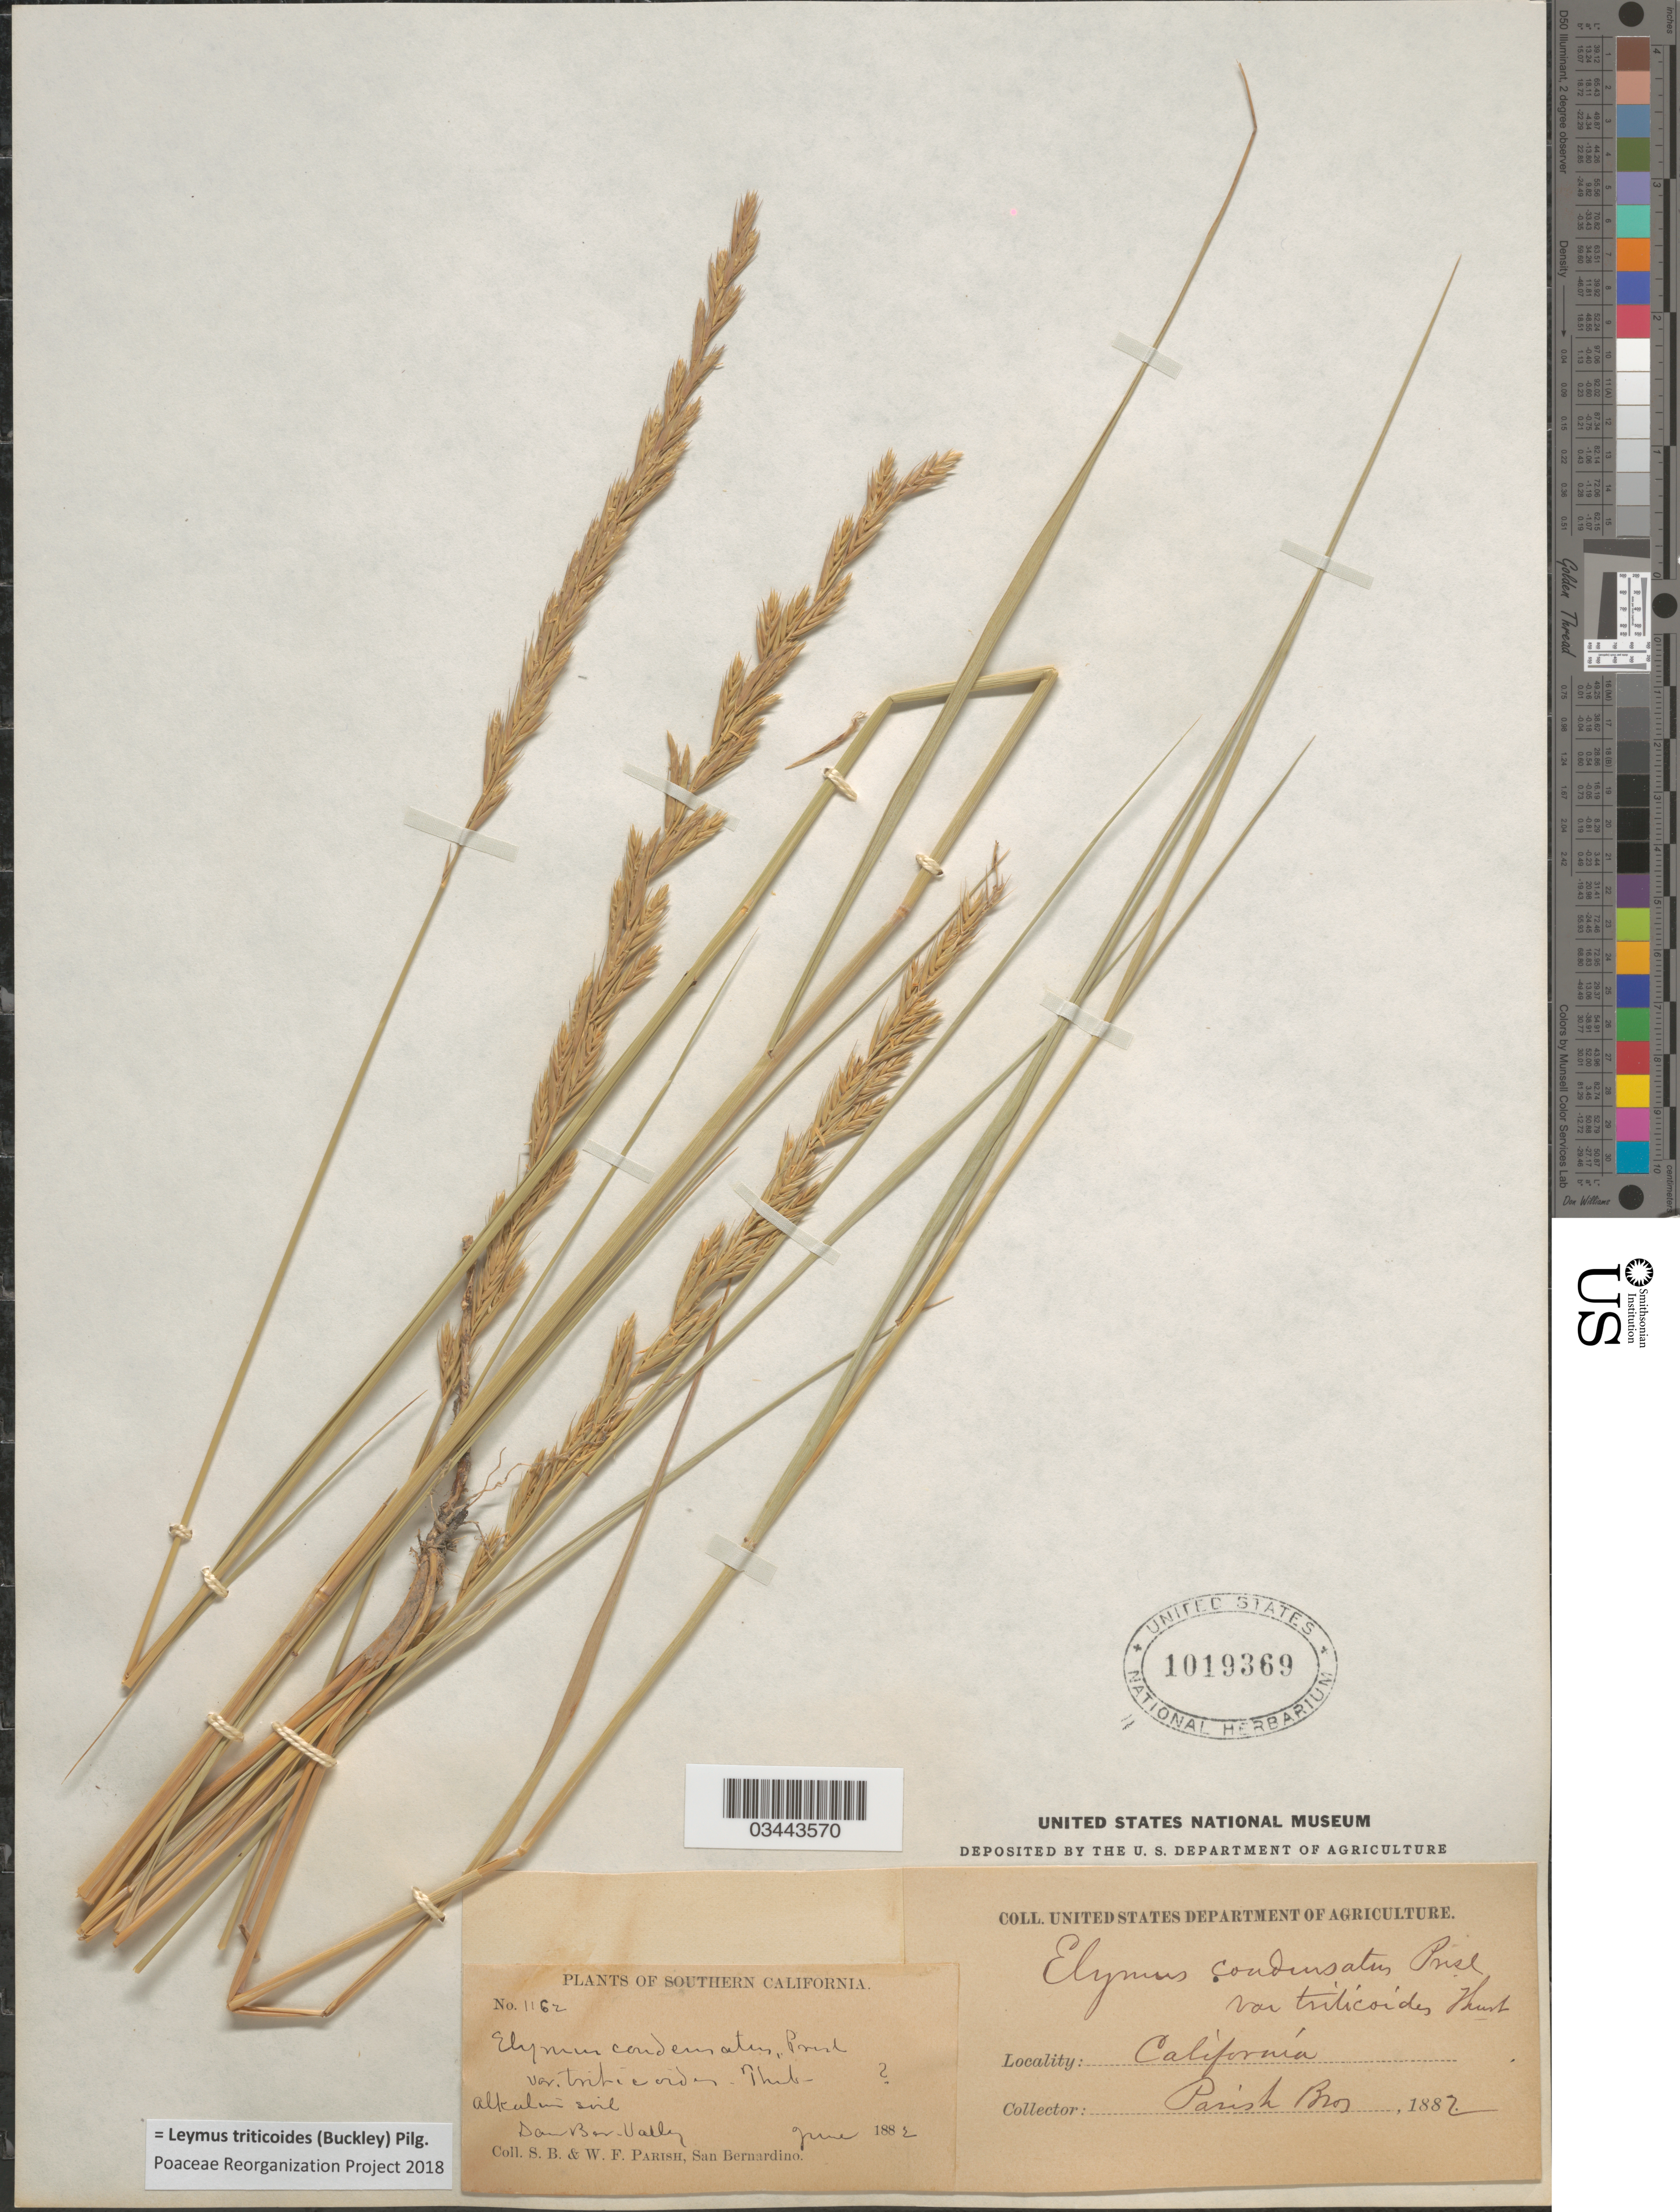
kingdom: Plantae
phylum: Tracheophyta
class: Liliopsida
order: Poales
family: Poaceae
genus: Leymus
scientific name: Leymus triticoides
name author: (Buckley) Pilg.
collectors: S. B. Parish & W. F. Parish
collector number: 1162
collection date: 1882-06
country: United States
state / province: California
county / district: San Bernardino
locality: Southern California. Alkaline soil. San Ber. Valley.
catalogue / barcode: US 1019369